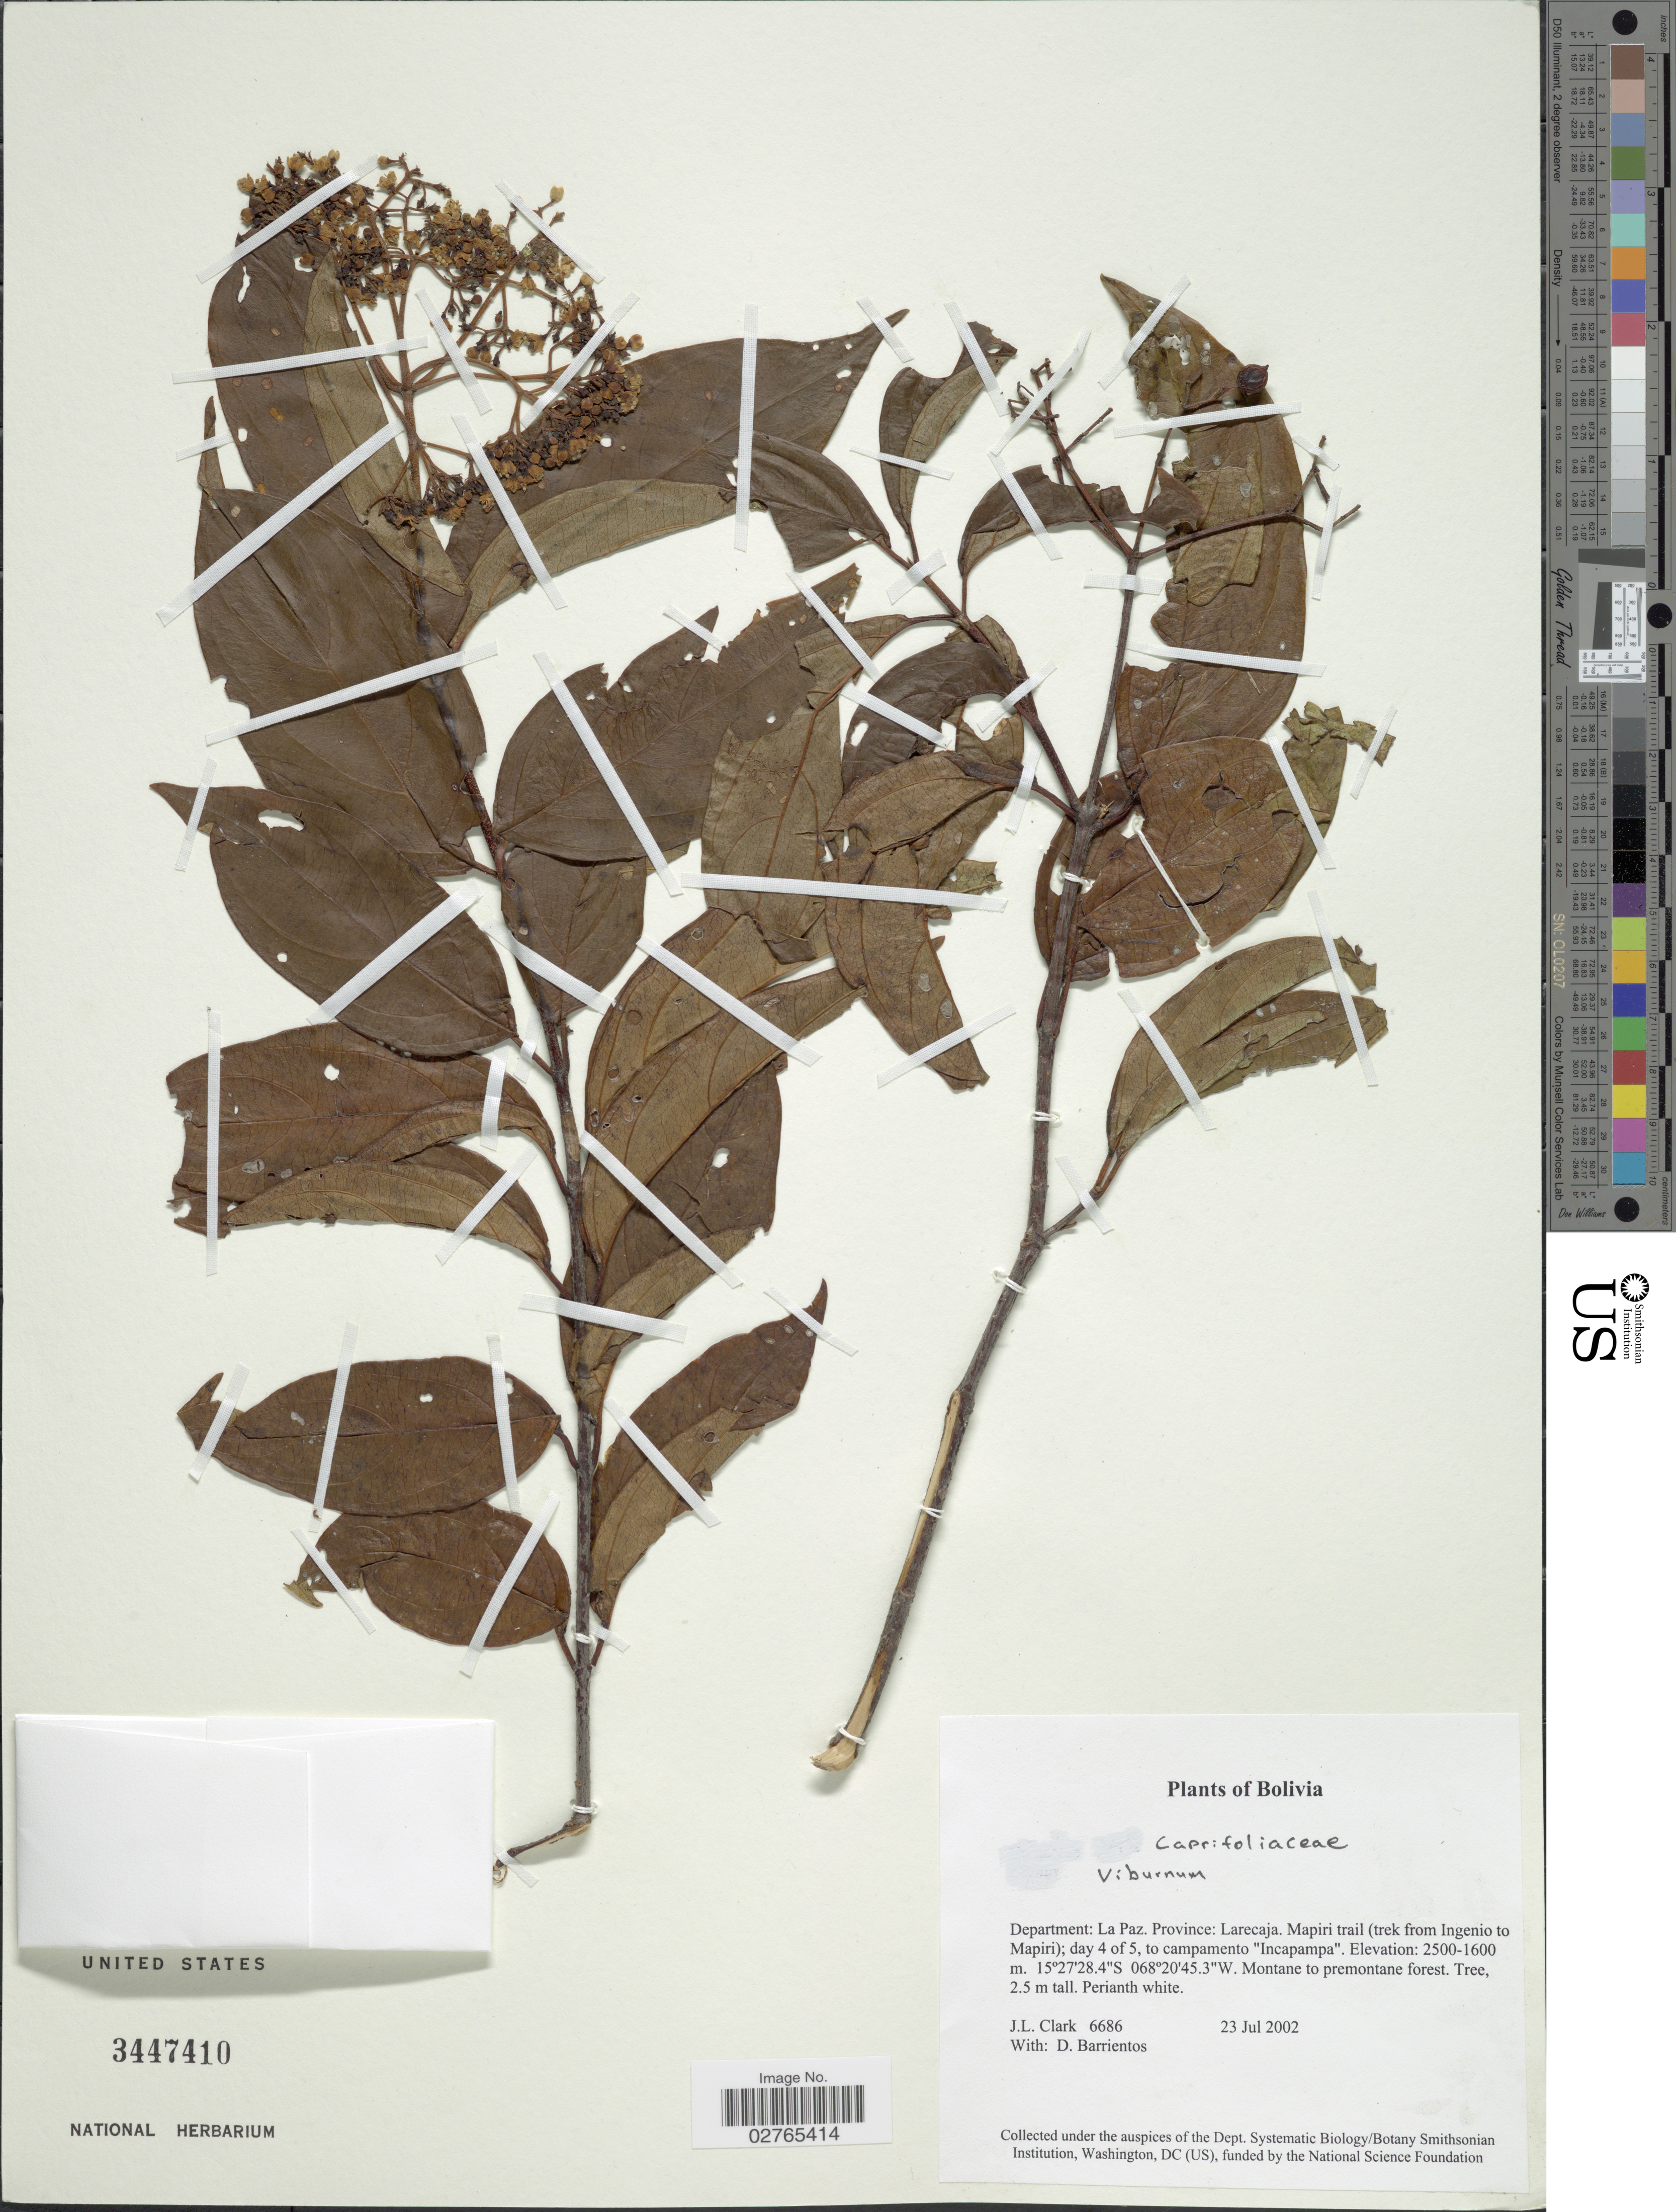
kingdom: Plantae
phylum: Tracheophyta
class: Magnoliopsida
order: Dipsacales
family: Viburnaceae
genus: Viburnum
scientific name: Viburnum sp.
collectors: J. L. Clark & D. Barrientos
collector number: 6686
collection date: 2002-07-23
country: Bolivia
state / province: La Paz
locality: Department: La Paz. Province: Larecaja. Mapiri trail (trek from Ingenio to Mapiri); day 4 of 5, to campamento "Incapampa".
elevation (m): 1600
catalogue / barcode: US 3447410